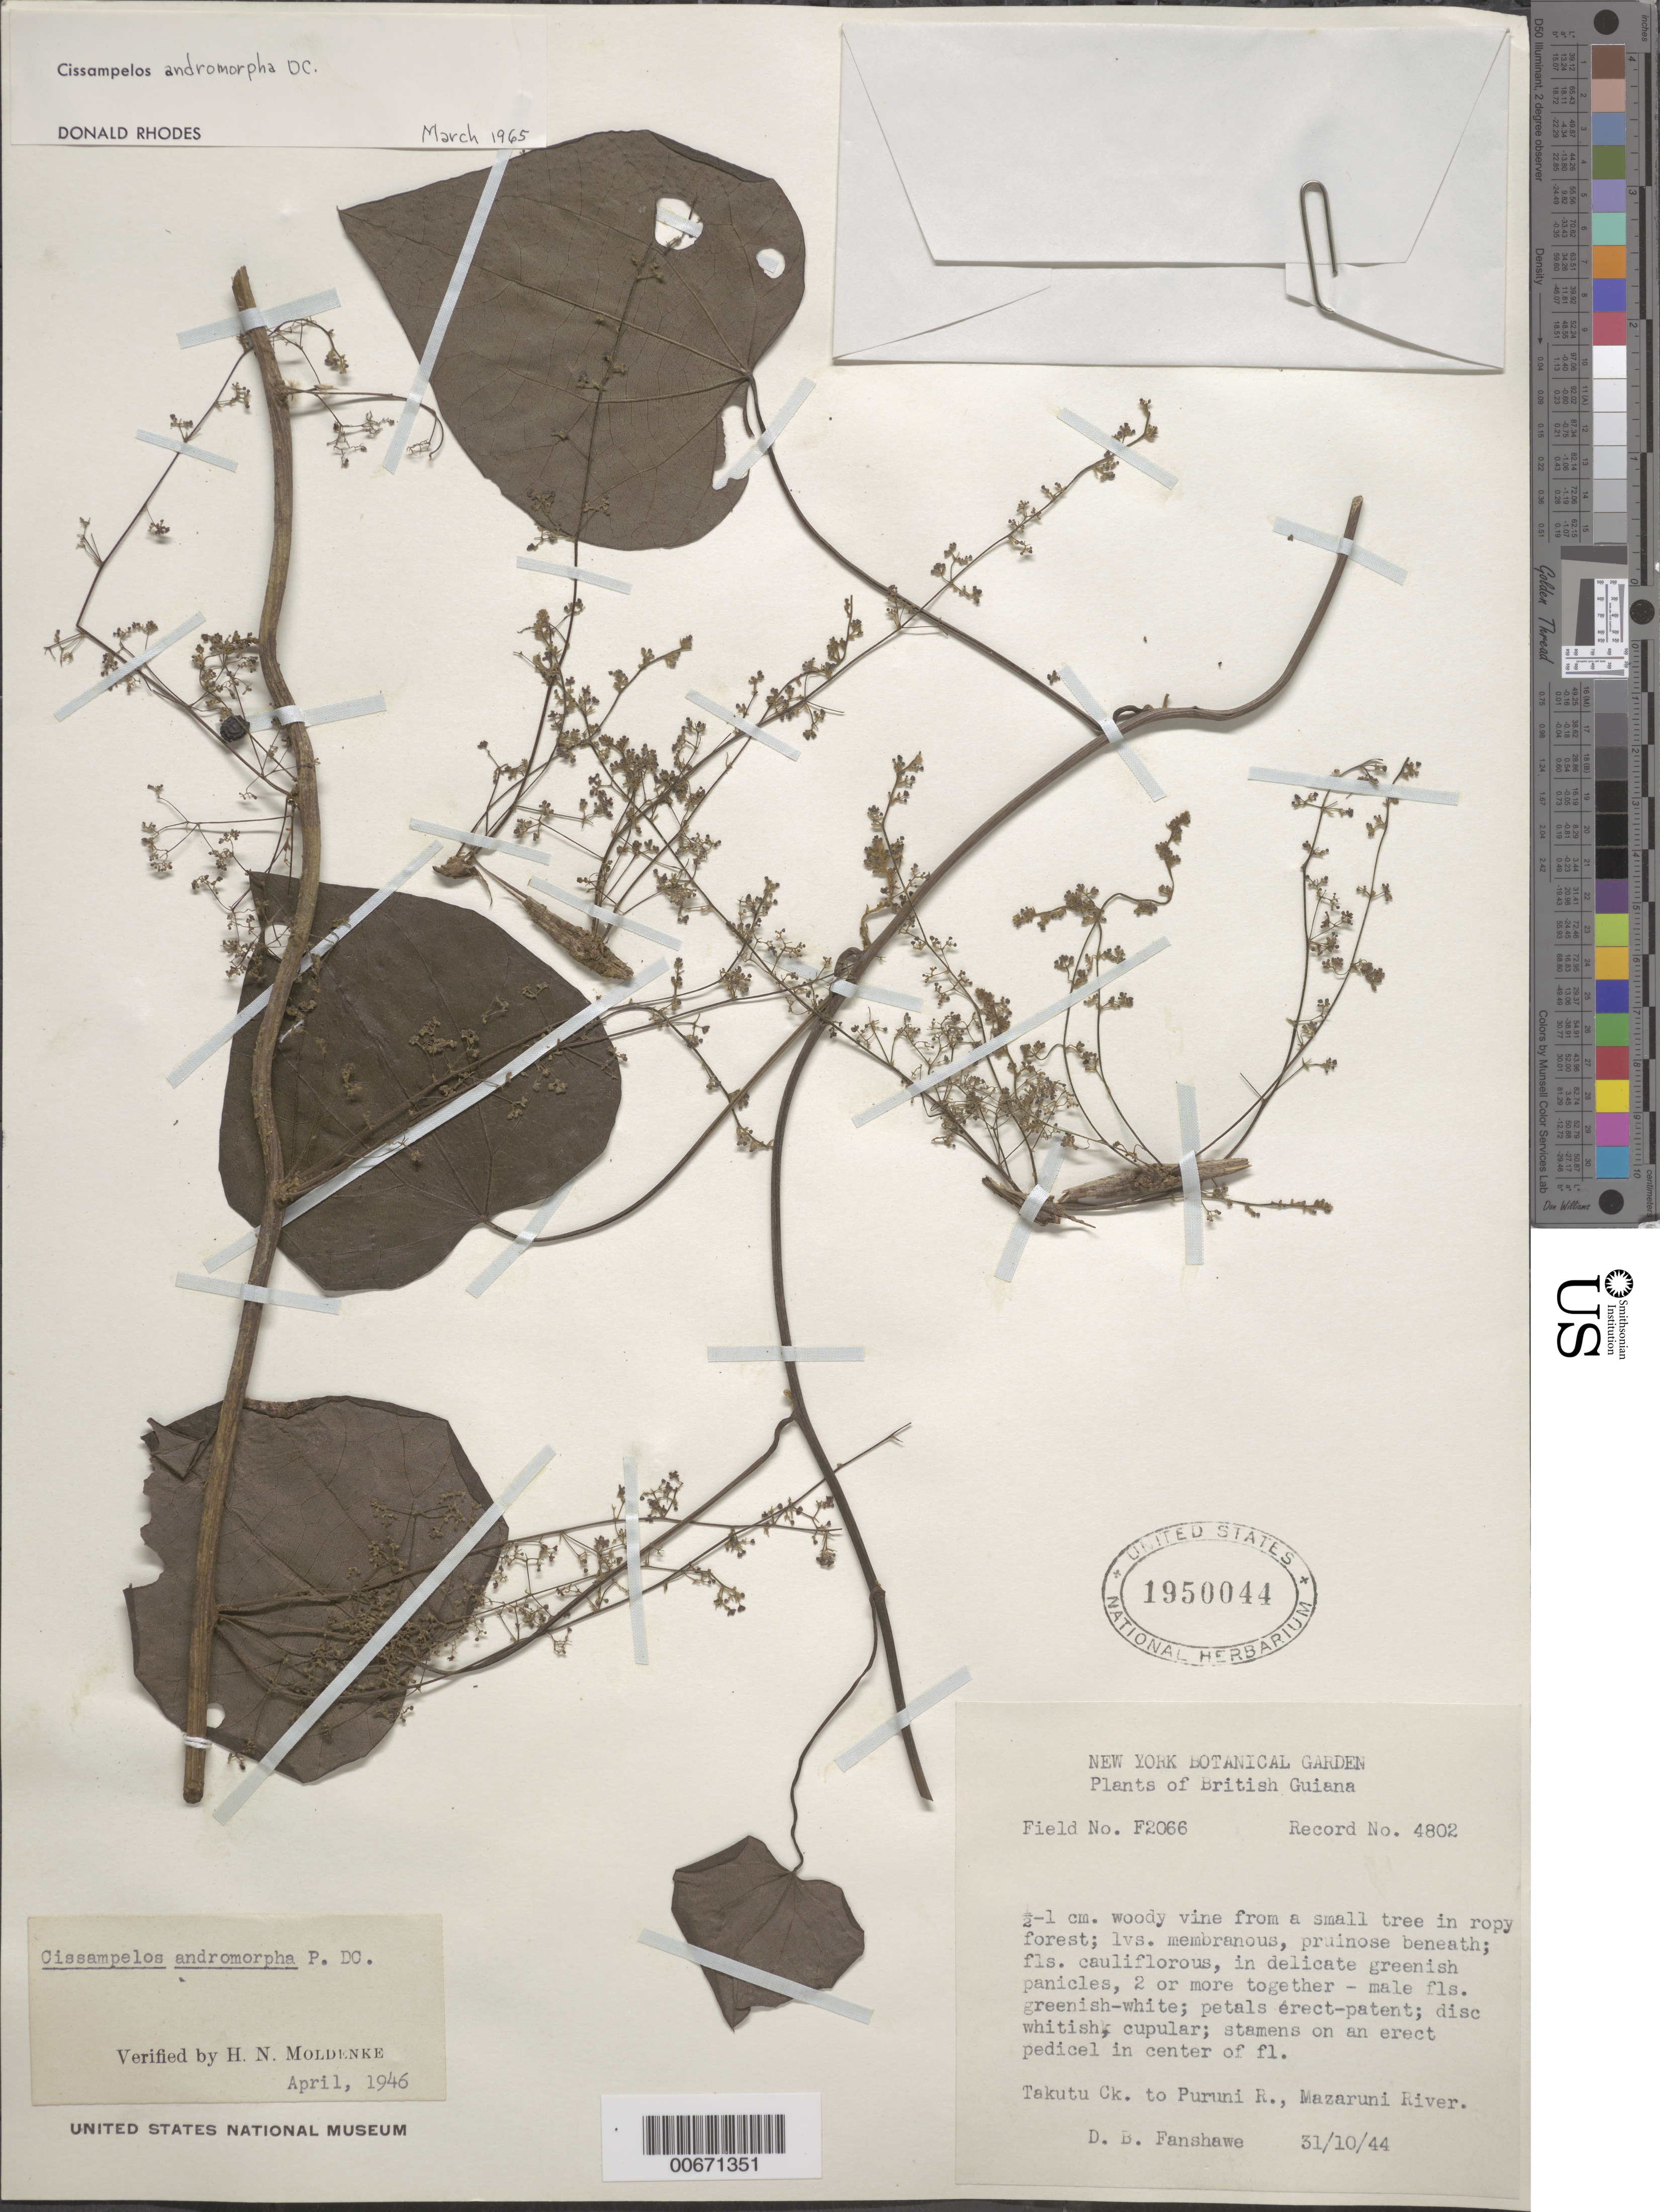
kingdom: Plantae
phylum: Tracheophyta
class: Magnoliopsida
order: Ranunculales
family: Menispermaceae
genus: Cissampelos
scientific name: Cissampelos andromorpha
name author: DC.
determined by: Rhodes, D.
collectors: D. B. Fanshawe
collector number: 4802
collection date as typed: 31-Oct-44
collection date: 1944-10-31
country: Guyana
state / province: U. Takutu-U. Essequibo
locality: Takutu Creek to Puruni River, Mazaruni River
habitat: Forest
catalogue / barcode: US 1950044